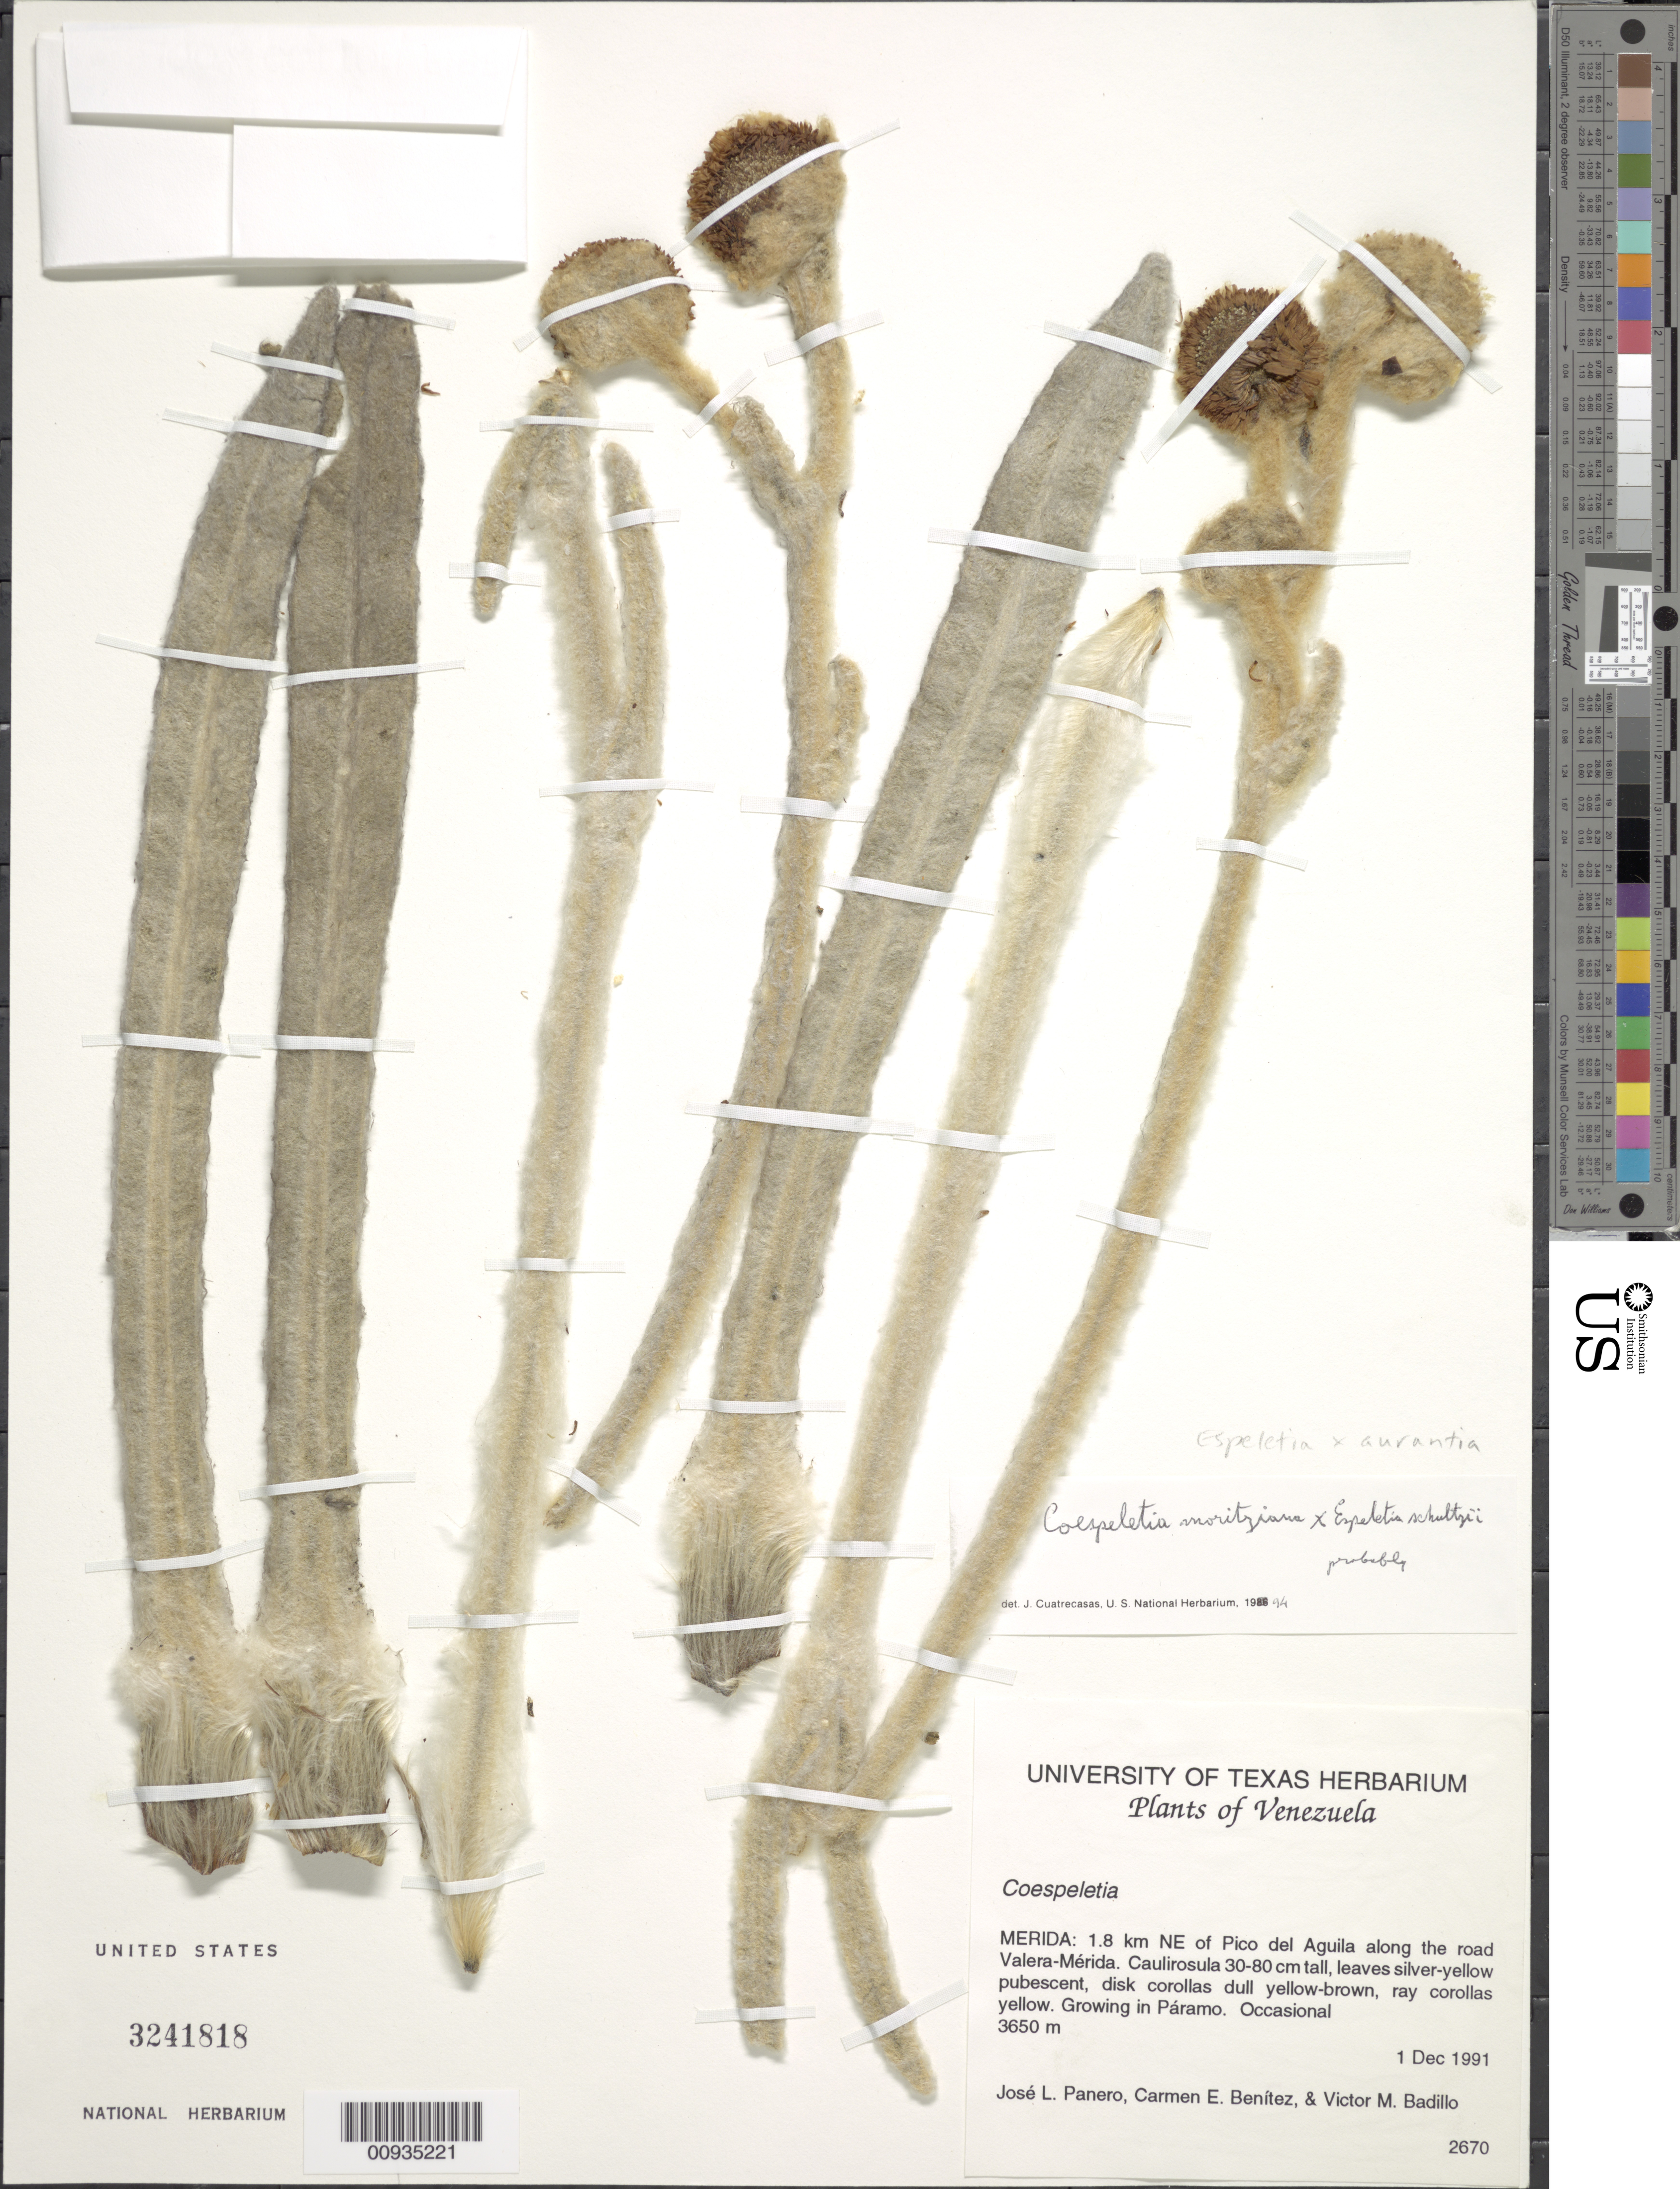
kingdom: Plantae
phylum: Tracheophyta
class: Magnoliopsida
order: Asterales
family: Asteraceae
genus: Coespeletia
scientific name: Coespeletia x aurantia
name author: Aristeg.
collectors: J. L. Panero, C. E. Benítez de Rojas & V. Badillo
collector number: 2670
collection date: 1991-12-01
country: Venezuela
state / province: Mérida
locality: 1.8 km NE of Pico del Aguila along the road Valera-Mérida.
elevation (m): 3650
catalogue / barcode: US 3241818